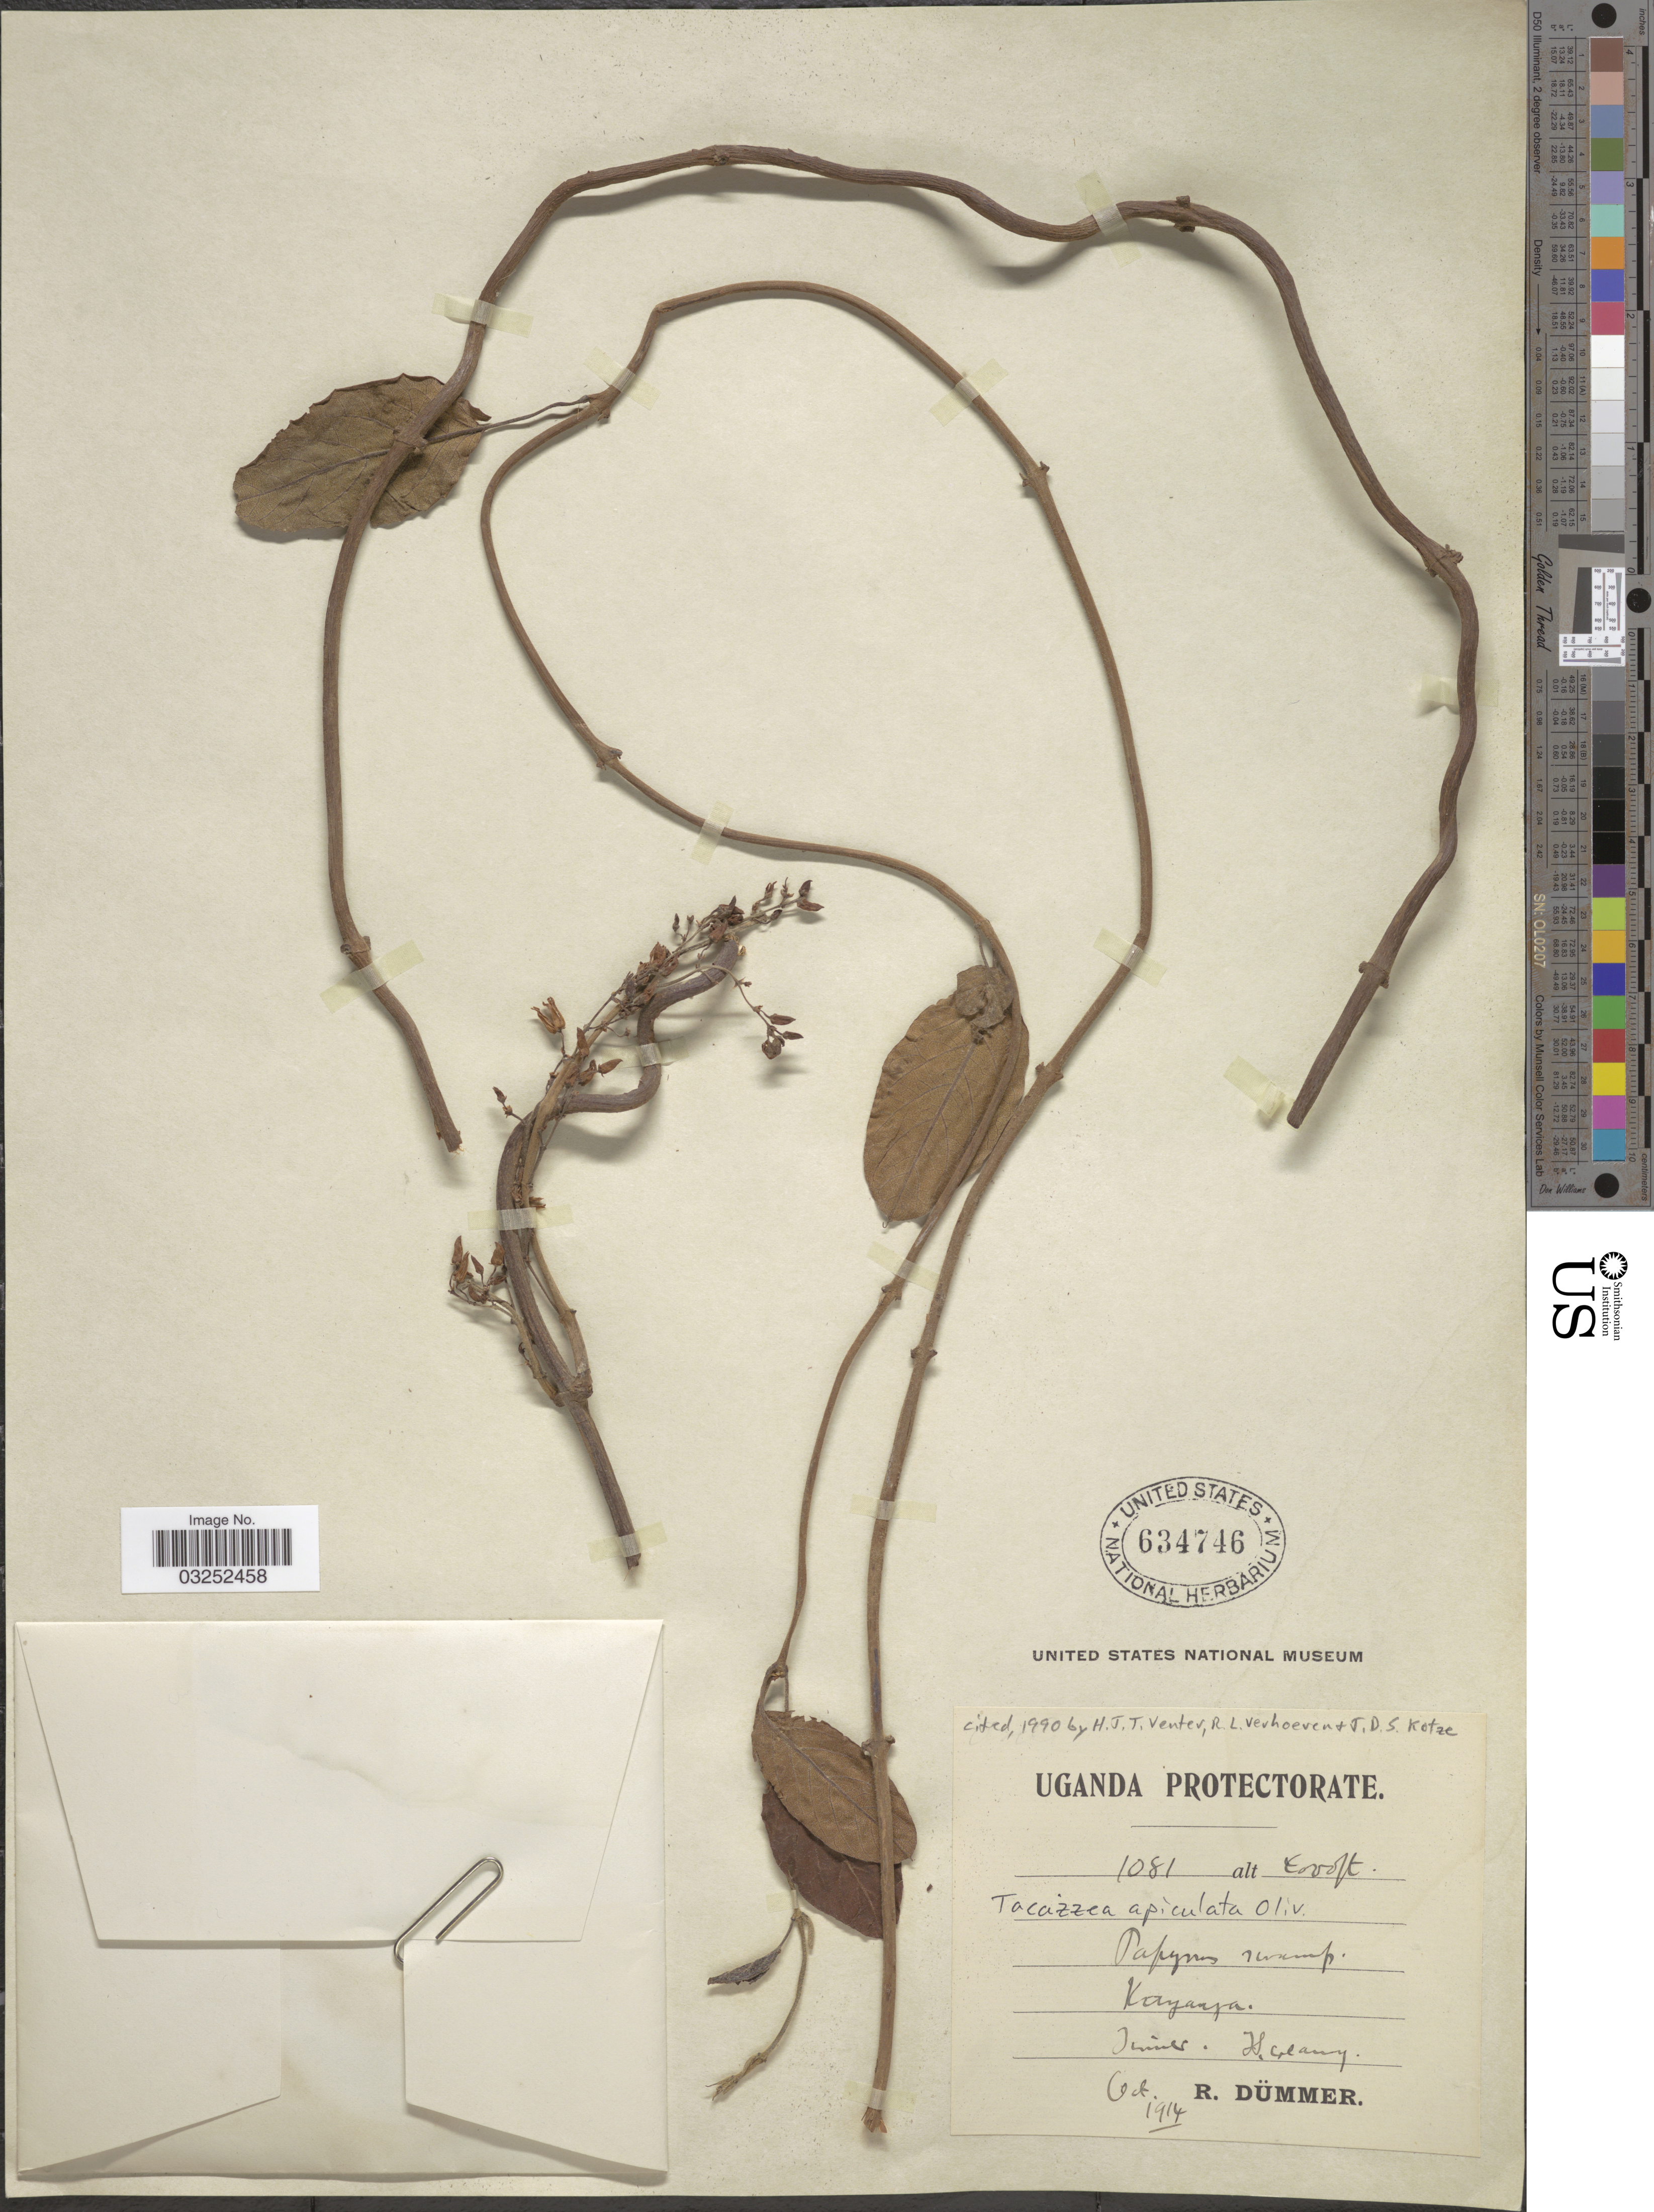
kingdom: Plantae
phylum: Tracheophyta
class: Magnoliopsida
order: Gentianales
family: Apocynaceae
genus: Tacazzea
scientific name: Tacazzea apiculata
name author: Oliv.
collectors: R. A. Dümmer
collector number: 1081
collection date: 1914-10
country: Uganda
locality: Kayanja [interpreted].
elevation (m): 1219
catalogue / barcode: US 634746